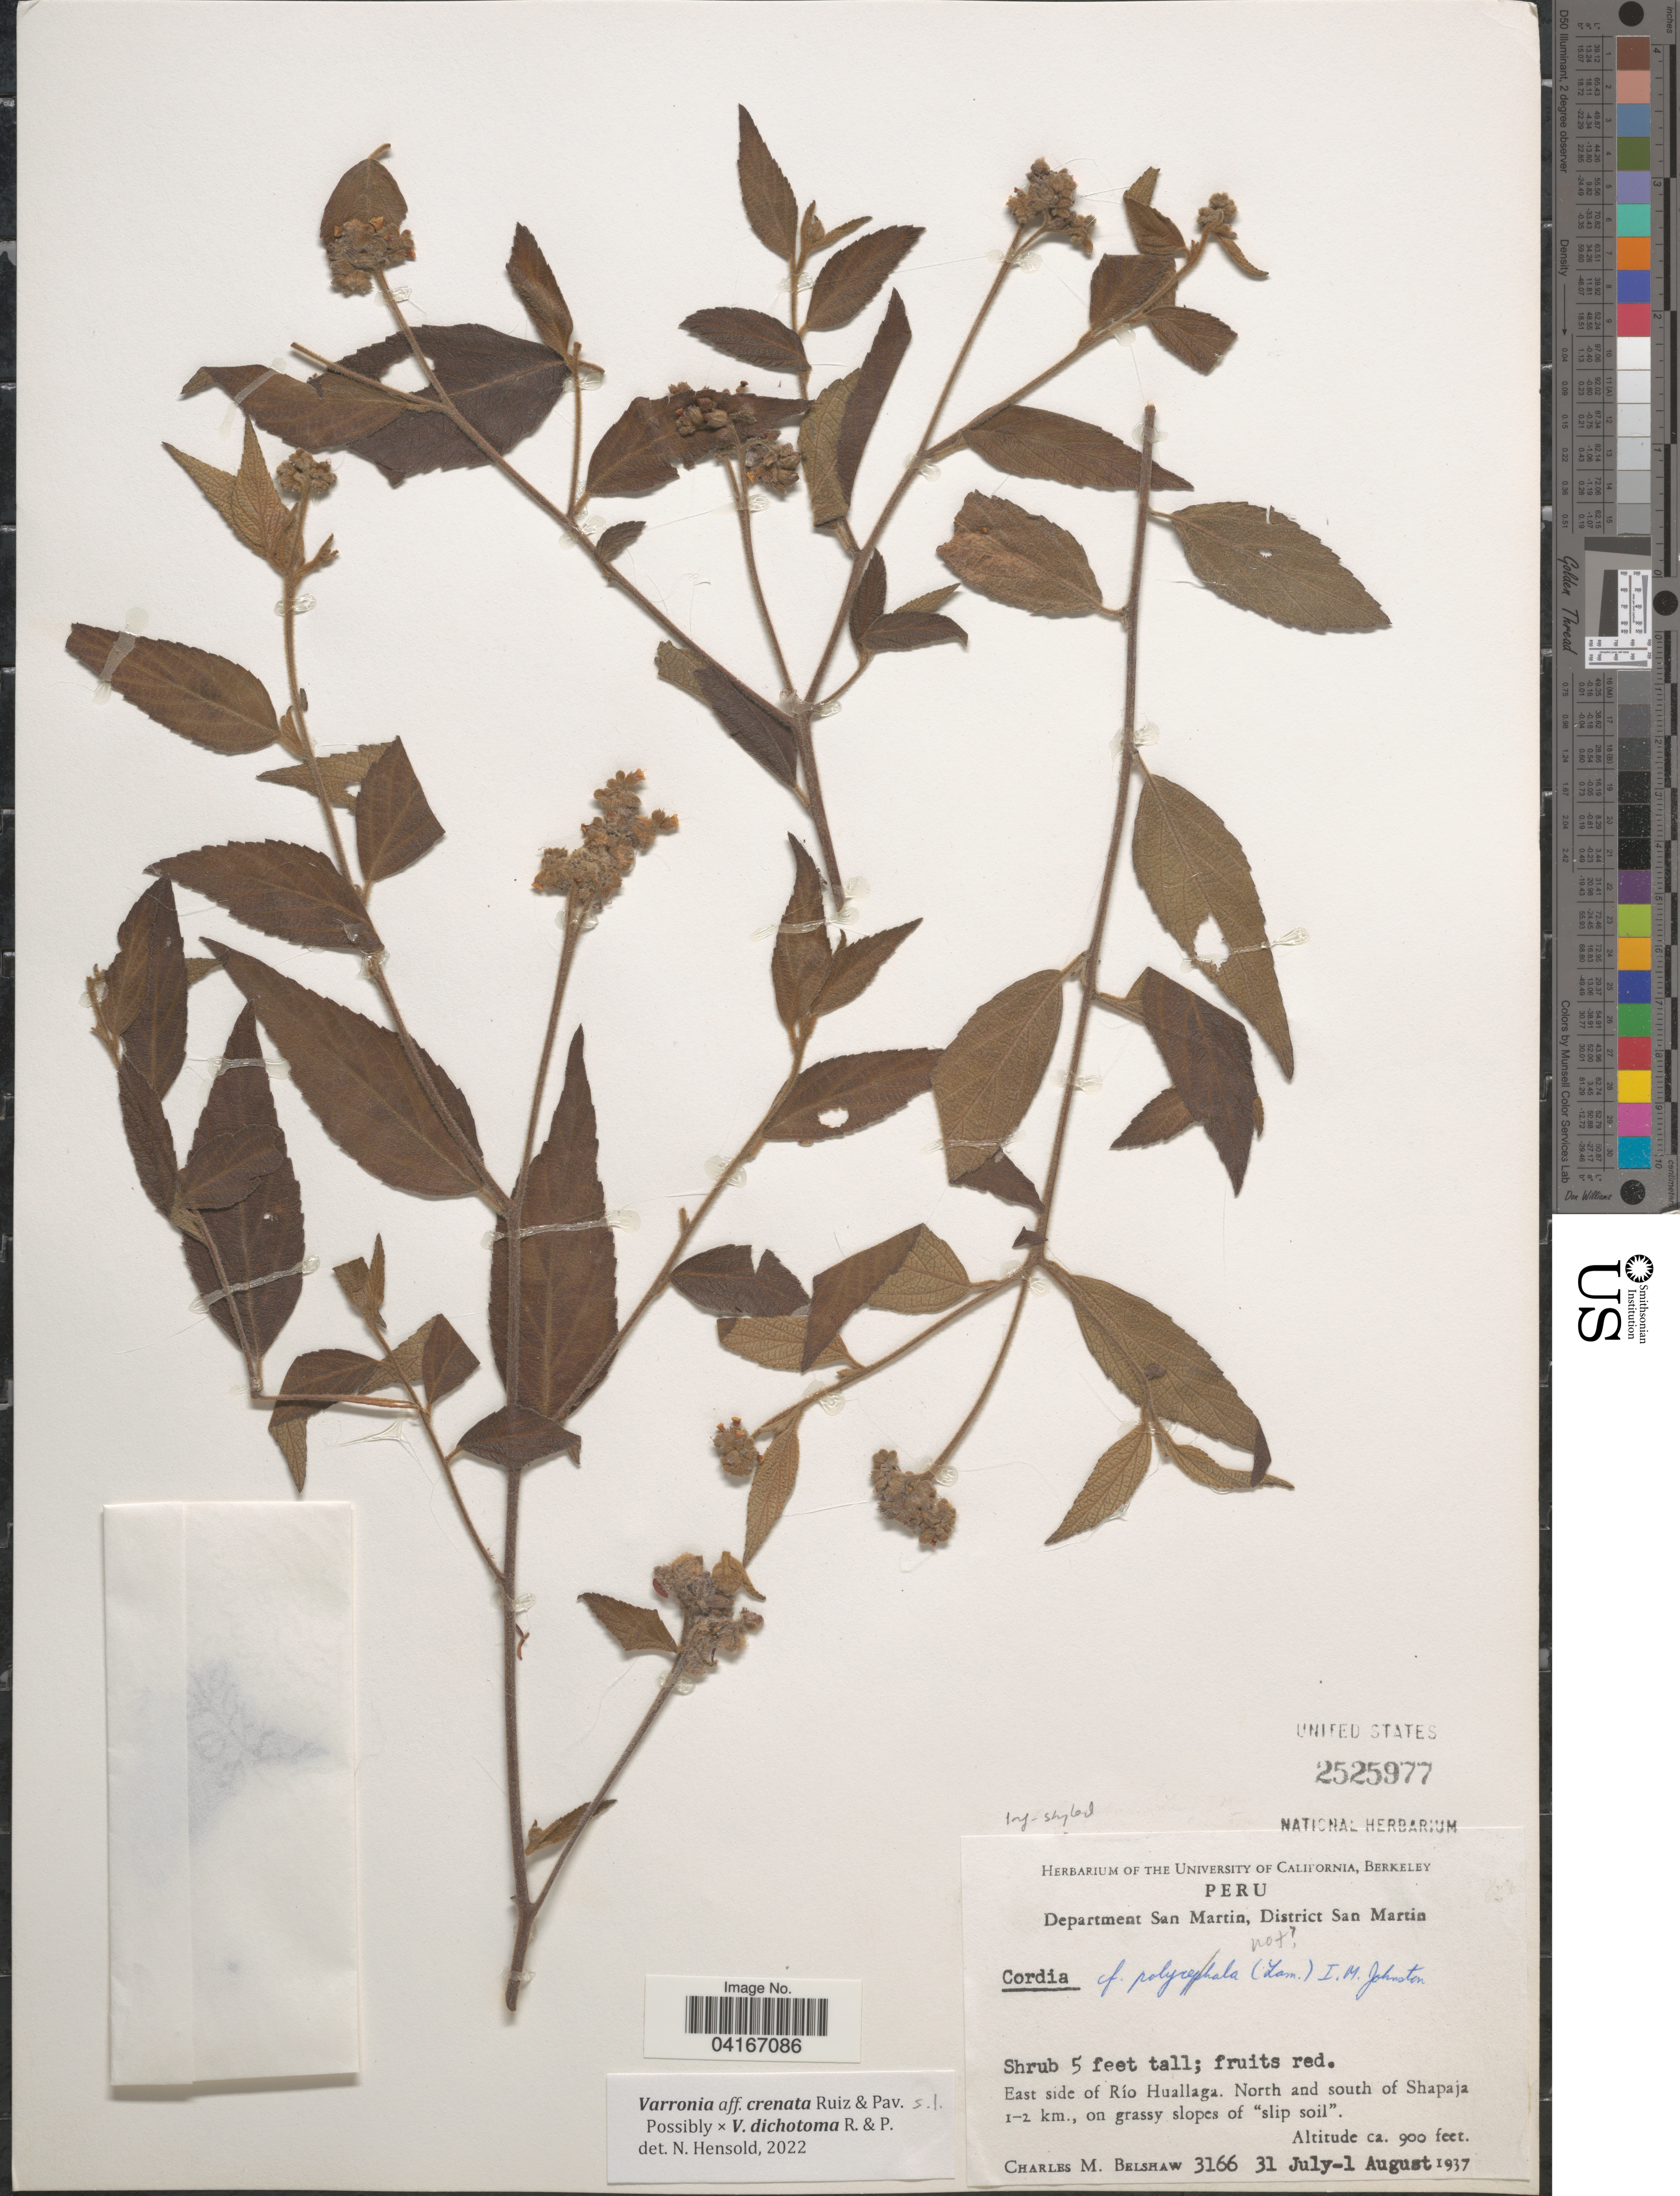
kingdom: Plantae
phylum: Tracheophyta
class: Magnoliopsida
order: Boraginales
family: Cordiaceae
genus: Varronia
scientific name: Varronia crenata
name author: Ruiz & Pav.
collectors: C. Shaw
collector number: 3166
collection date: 1937-07-31/1937-08-01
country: Peru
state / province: San Martin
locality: Department San Martin, District San Martin. East side of Río Huallaga. North and south of Shapaja 1-2 km.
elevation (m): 274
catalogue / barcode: US 2525977